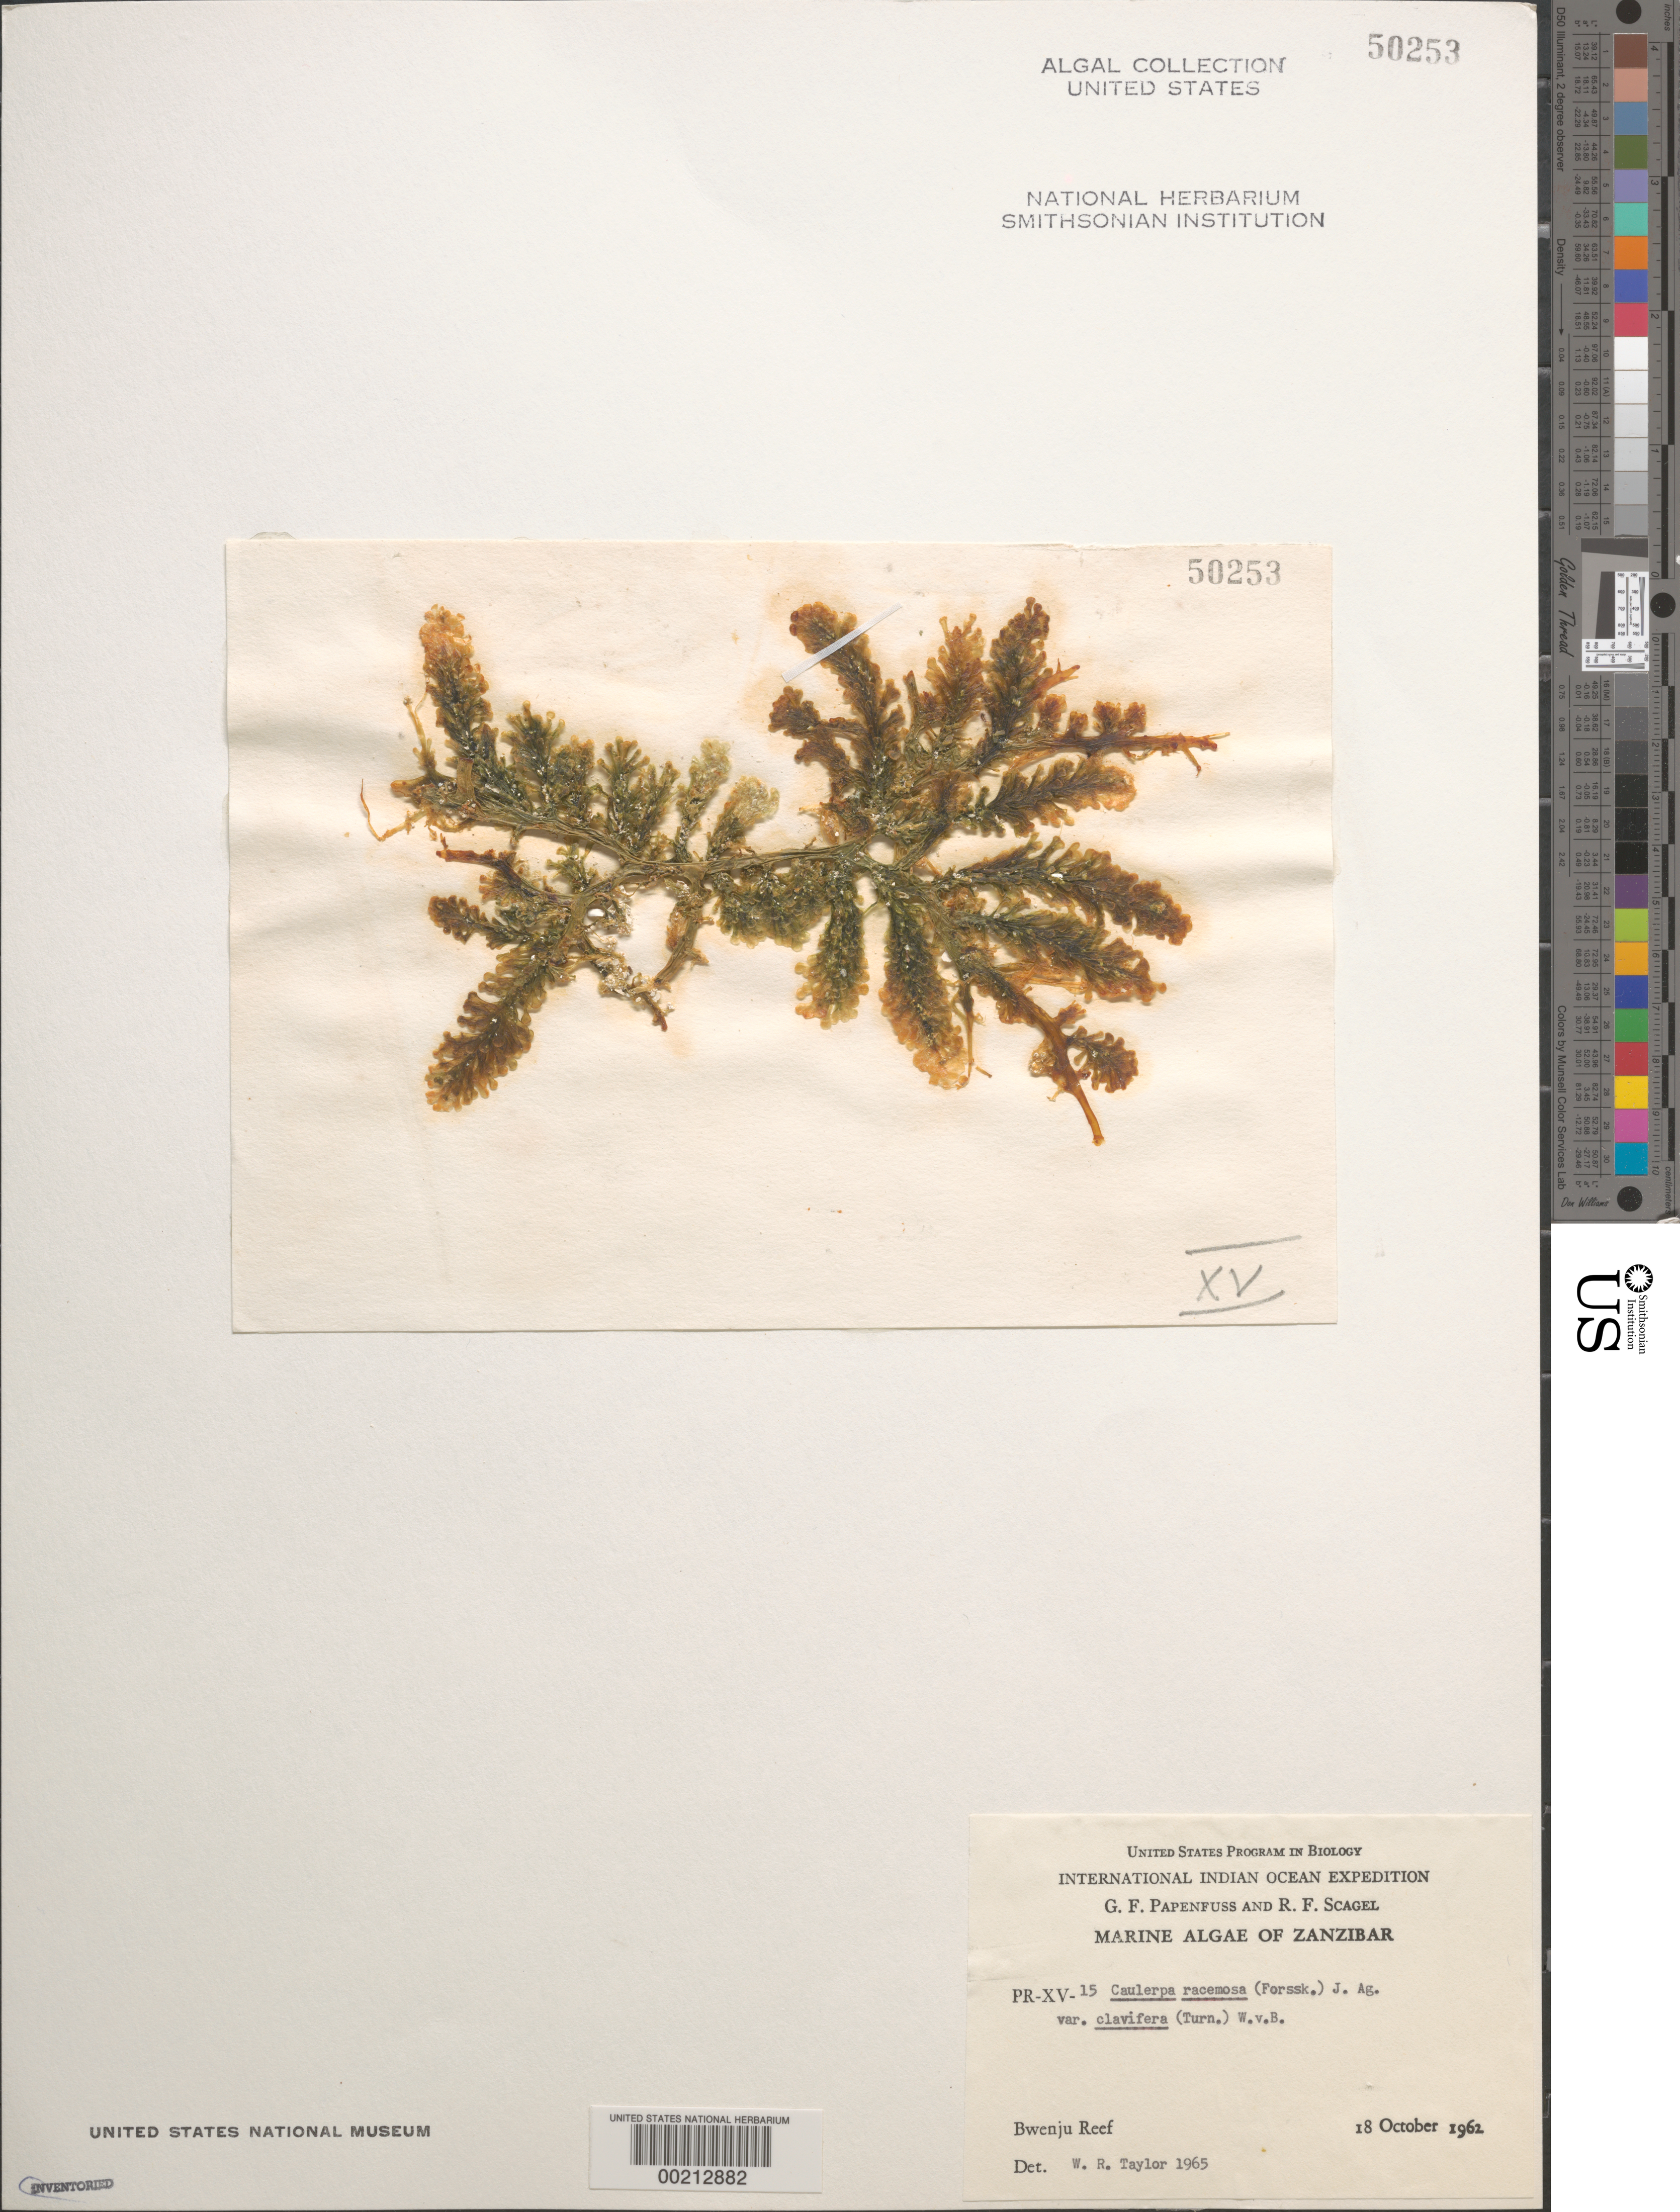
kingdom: Plantae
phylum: Chlorophyta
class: Ulvophyceae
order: Bryopsidales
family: Caulerpaceae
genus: Caulerpa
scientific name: Caulerpa racemosa var. clavifera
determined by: Taylor, William R.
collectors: G. Papenfuss & R. F. Scagel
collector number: PR-XV-15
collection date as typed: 18 Oct 1962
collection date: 1962-10-18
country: Tanzania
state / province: Zanzibar Central/South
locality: Bwenju Reef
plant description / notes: International Indian Ocean Expedition, 1962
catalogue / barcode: US 50253